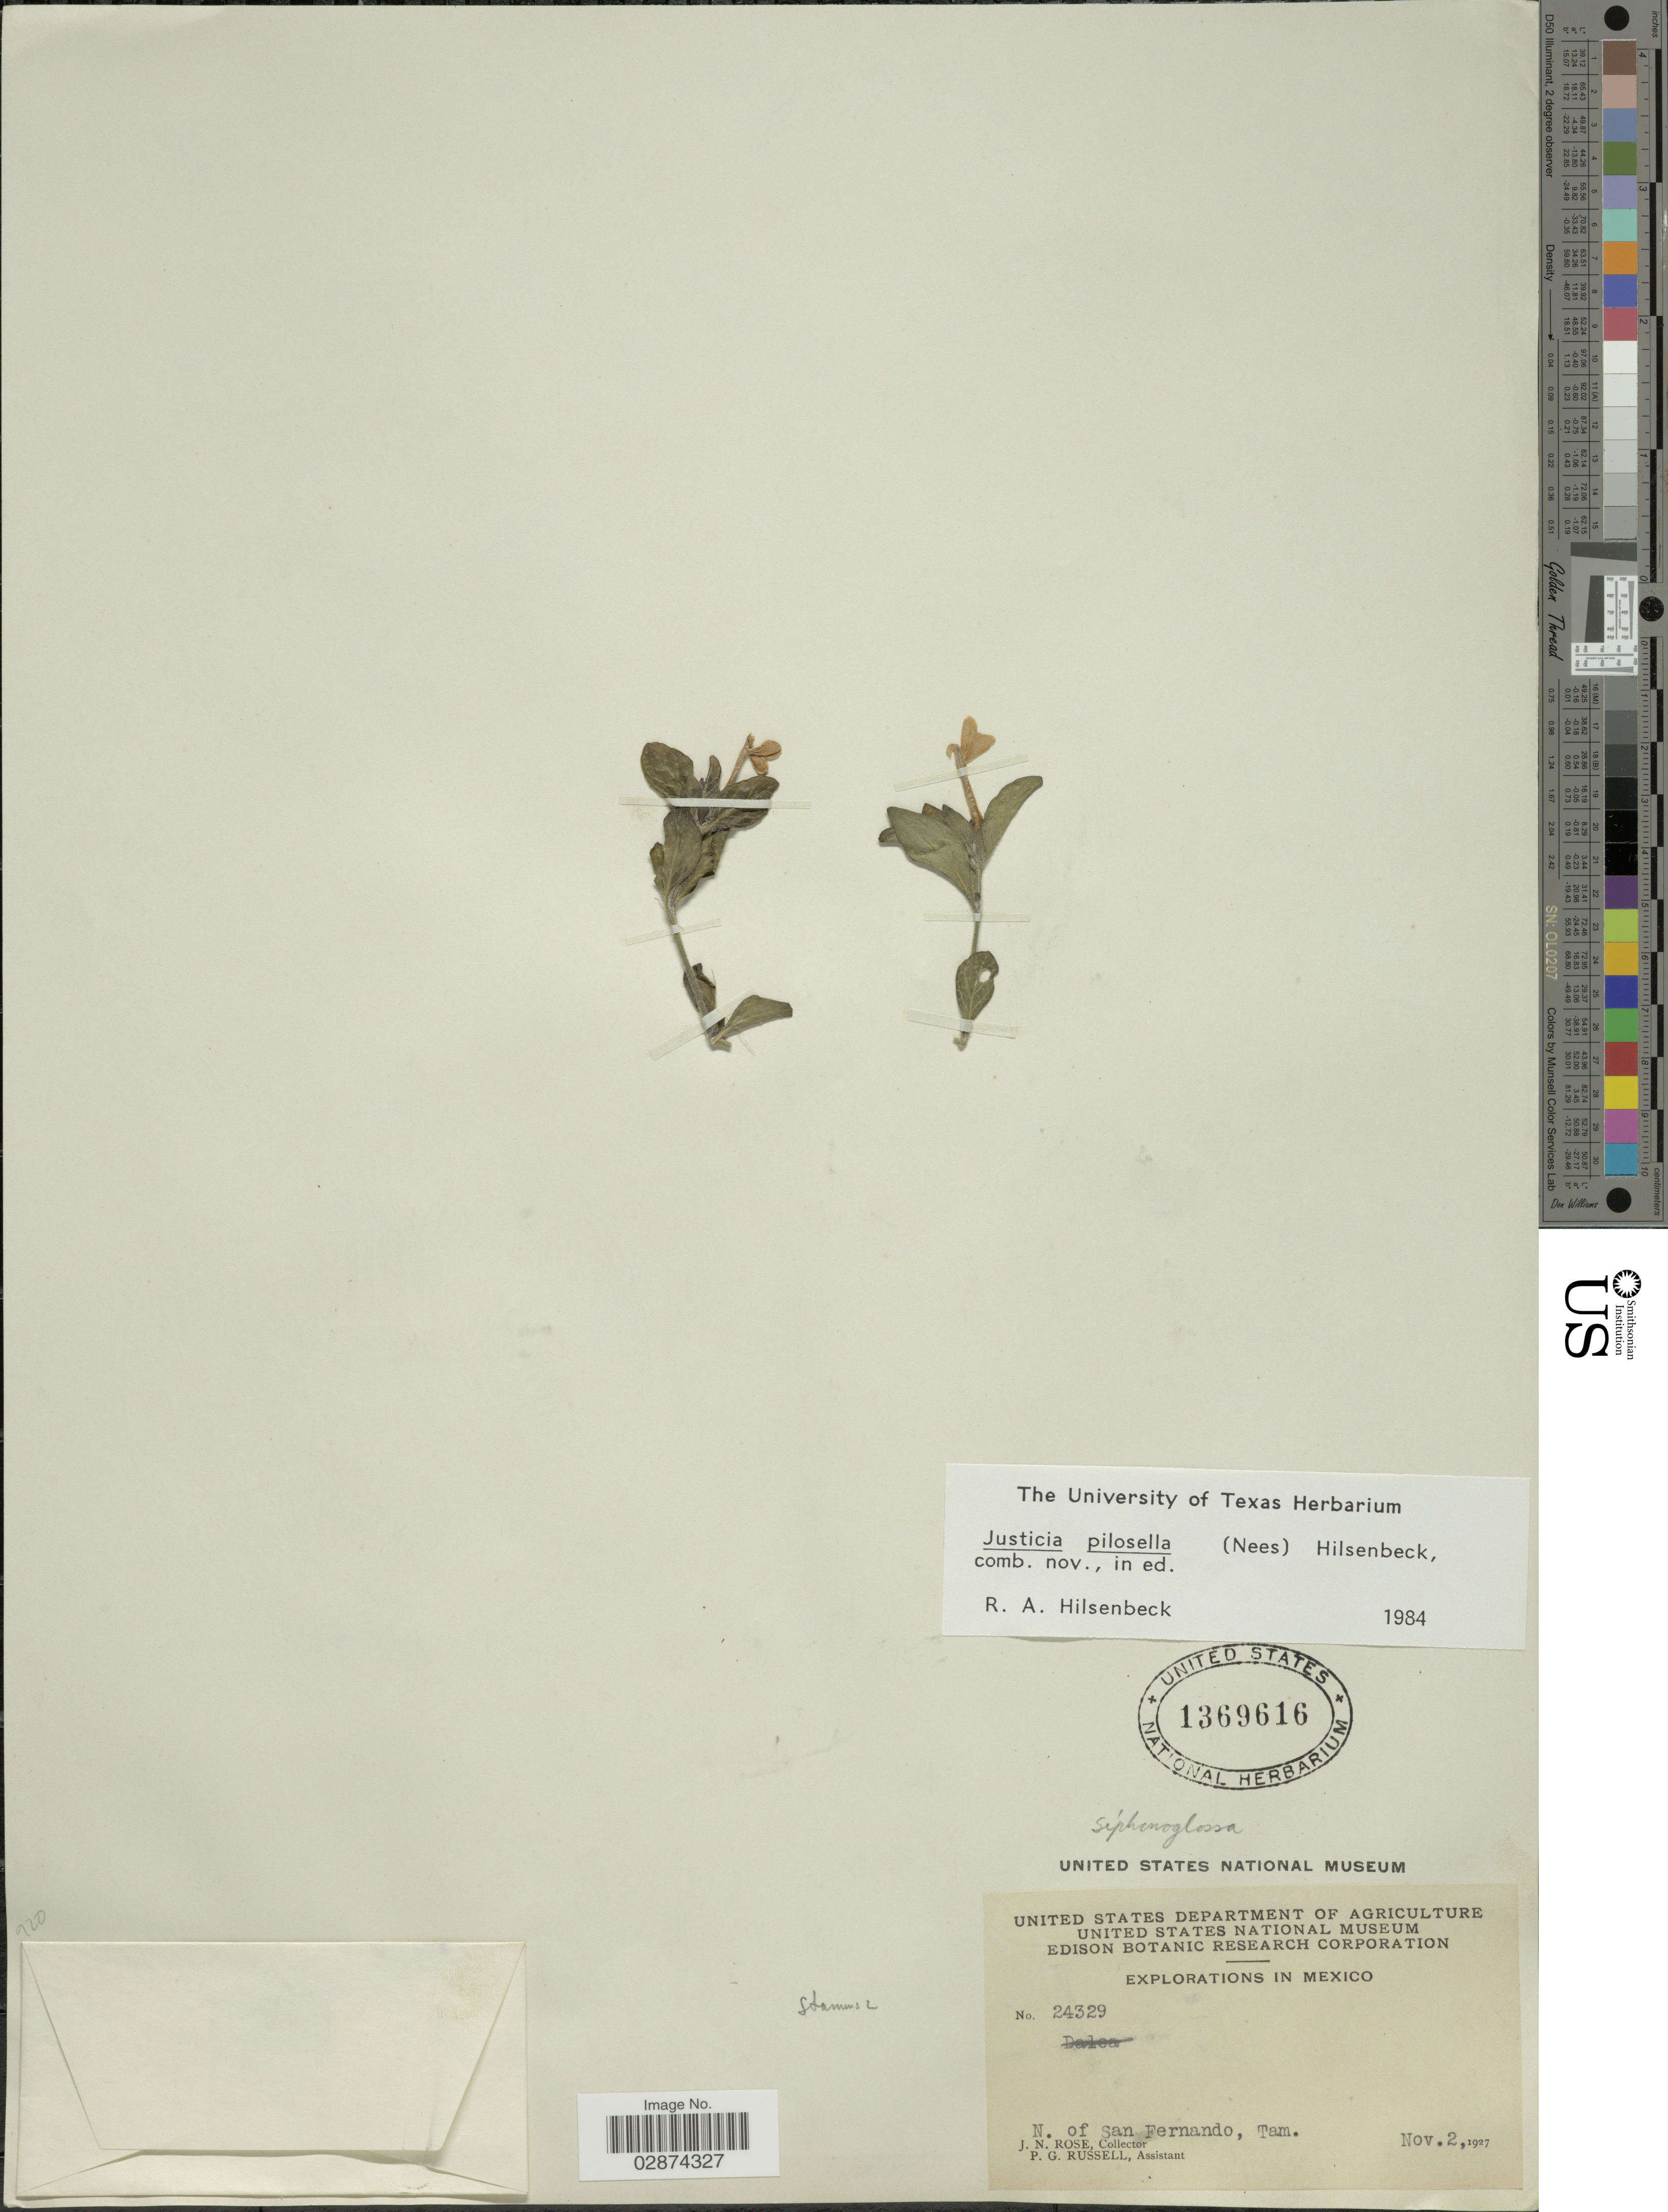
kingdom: Plantae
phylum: Tracheophyta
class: Magnoliopsida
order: Lamiales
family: Acanthaceae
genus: Justicia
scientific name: Justicia pilosella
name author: (Nees) Hilsenb.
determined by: Fisher, Amanda, (LOB), California State University, Long Beach (UNITED STATES)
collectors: J. N. Rose & P. G. Russell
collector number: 24329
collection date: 1927-11-02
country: Mexico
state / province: Tamaulipas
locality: N. of San Fernando, Tam.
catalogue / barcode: US 1369616